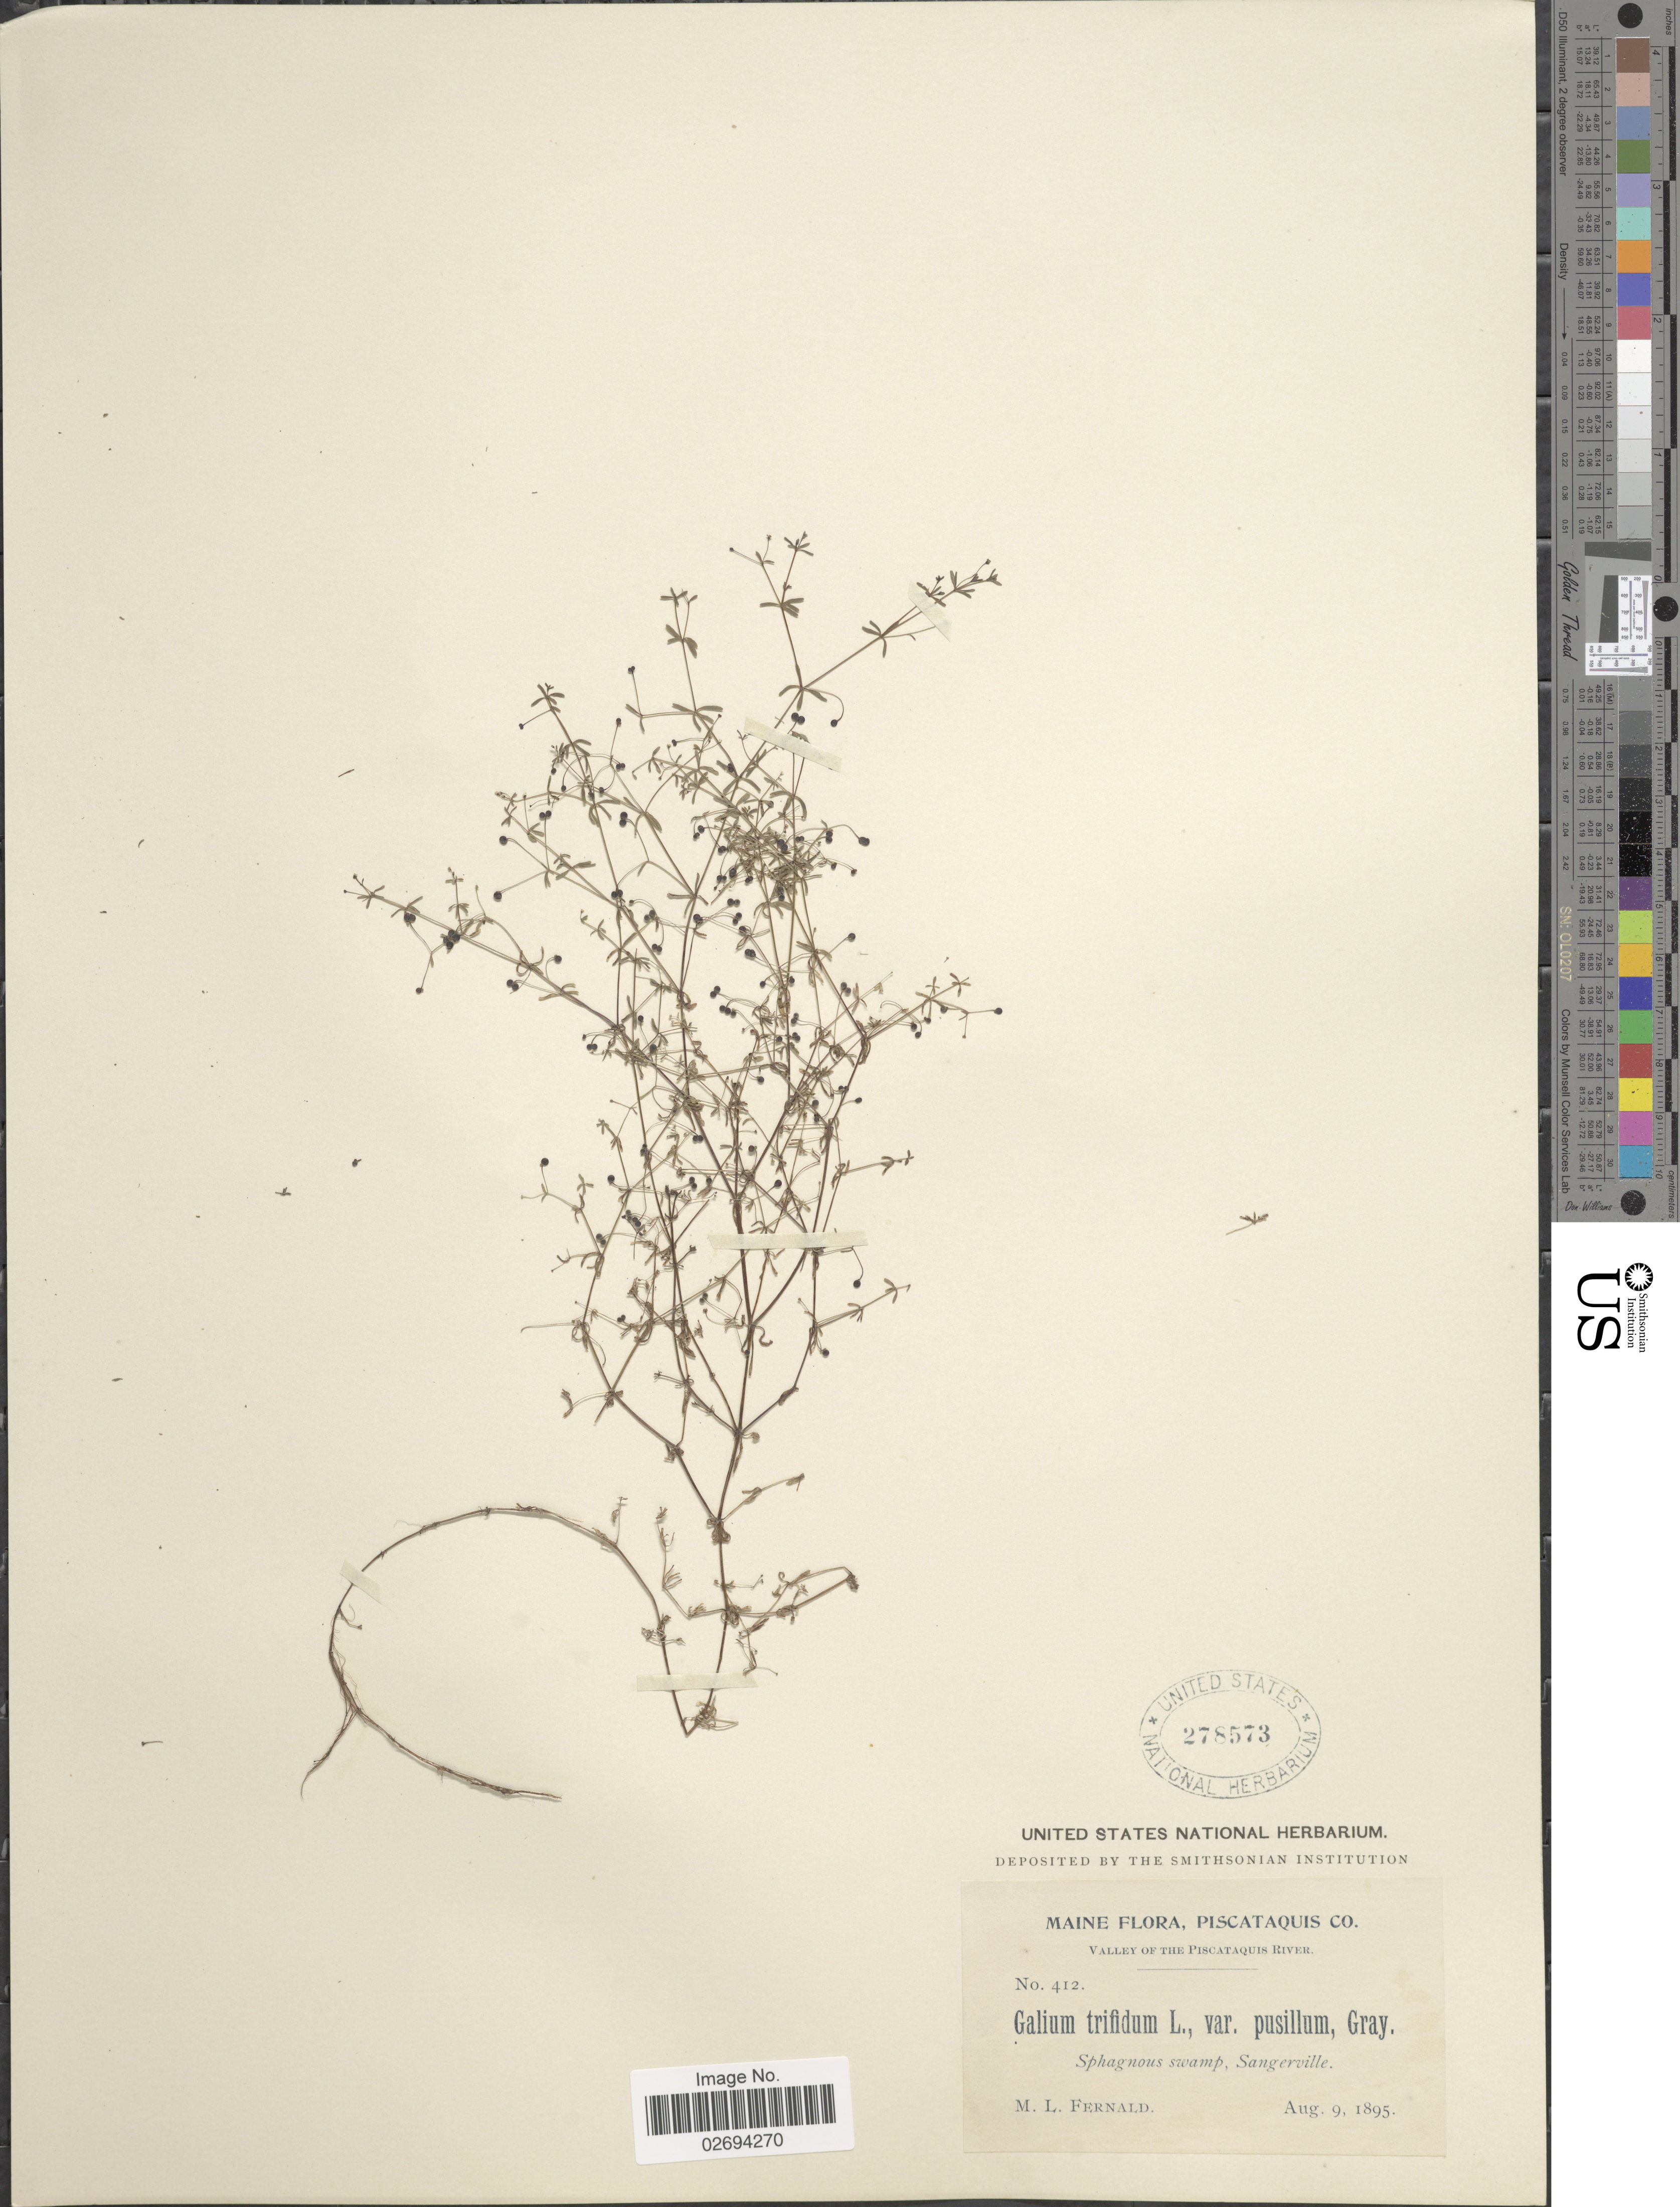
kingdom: Plantae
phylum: Tracheophyta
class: Magnoliopsida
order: Gentianales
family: Rubiaceae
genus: Galium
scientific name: Galium trifidum var. pusillum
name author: A. Gray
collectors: M. L. Fernald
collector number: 412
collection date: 1895-08-09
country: United States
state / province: Maine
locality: Piscataquis Co. Valley of the Piscataquis River. Sphagnous swamp, Sangerville.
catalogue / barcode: US 278573